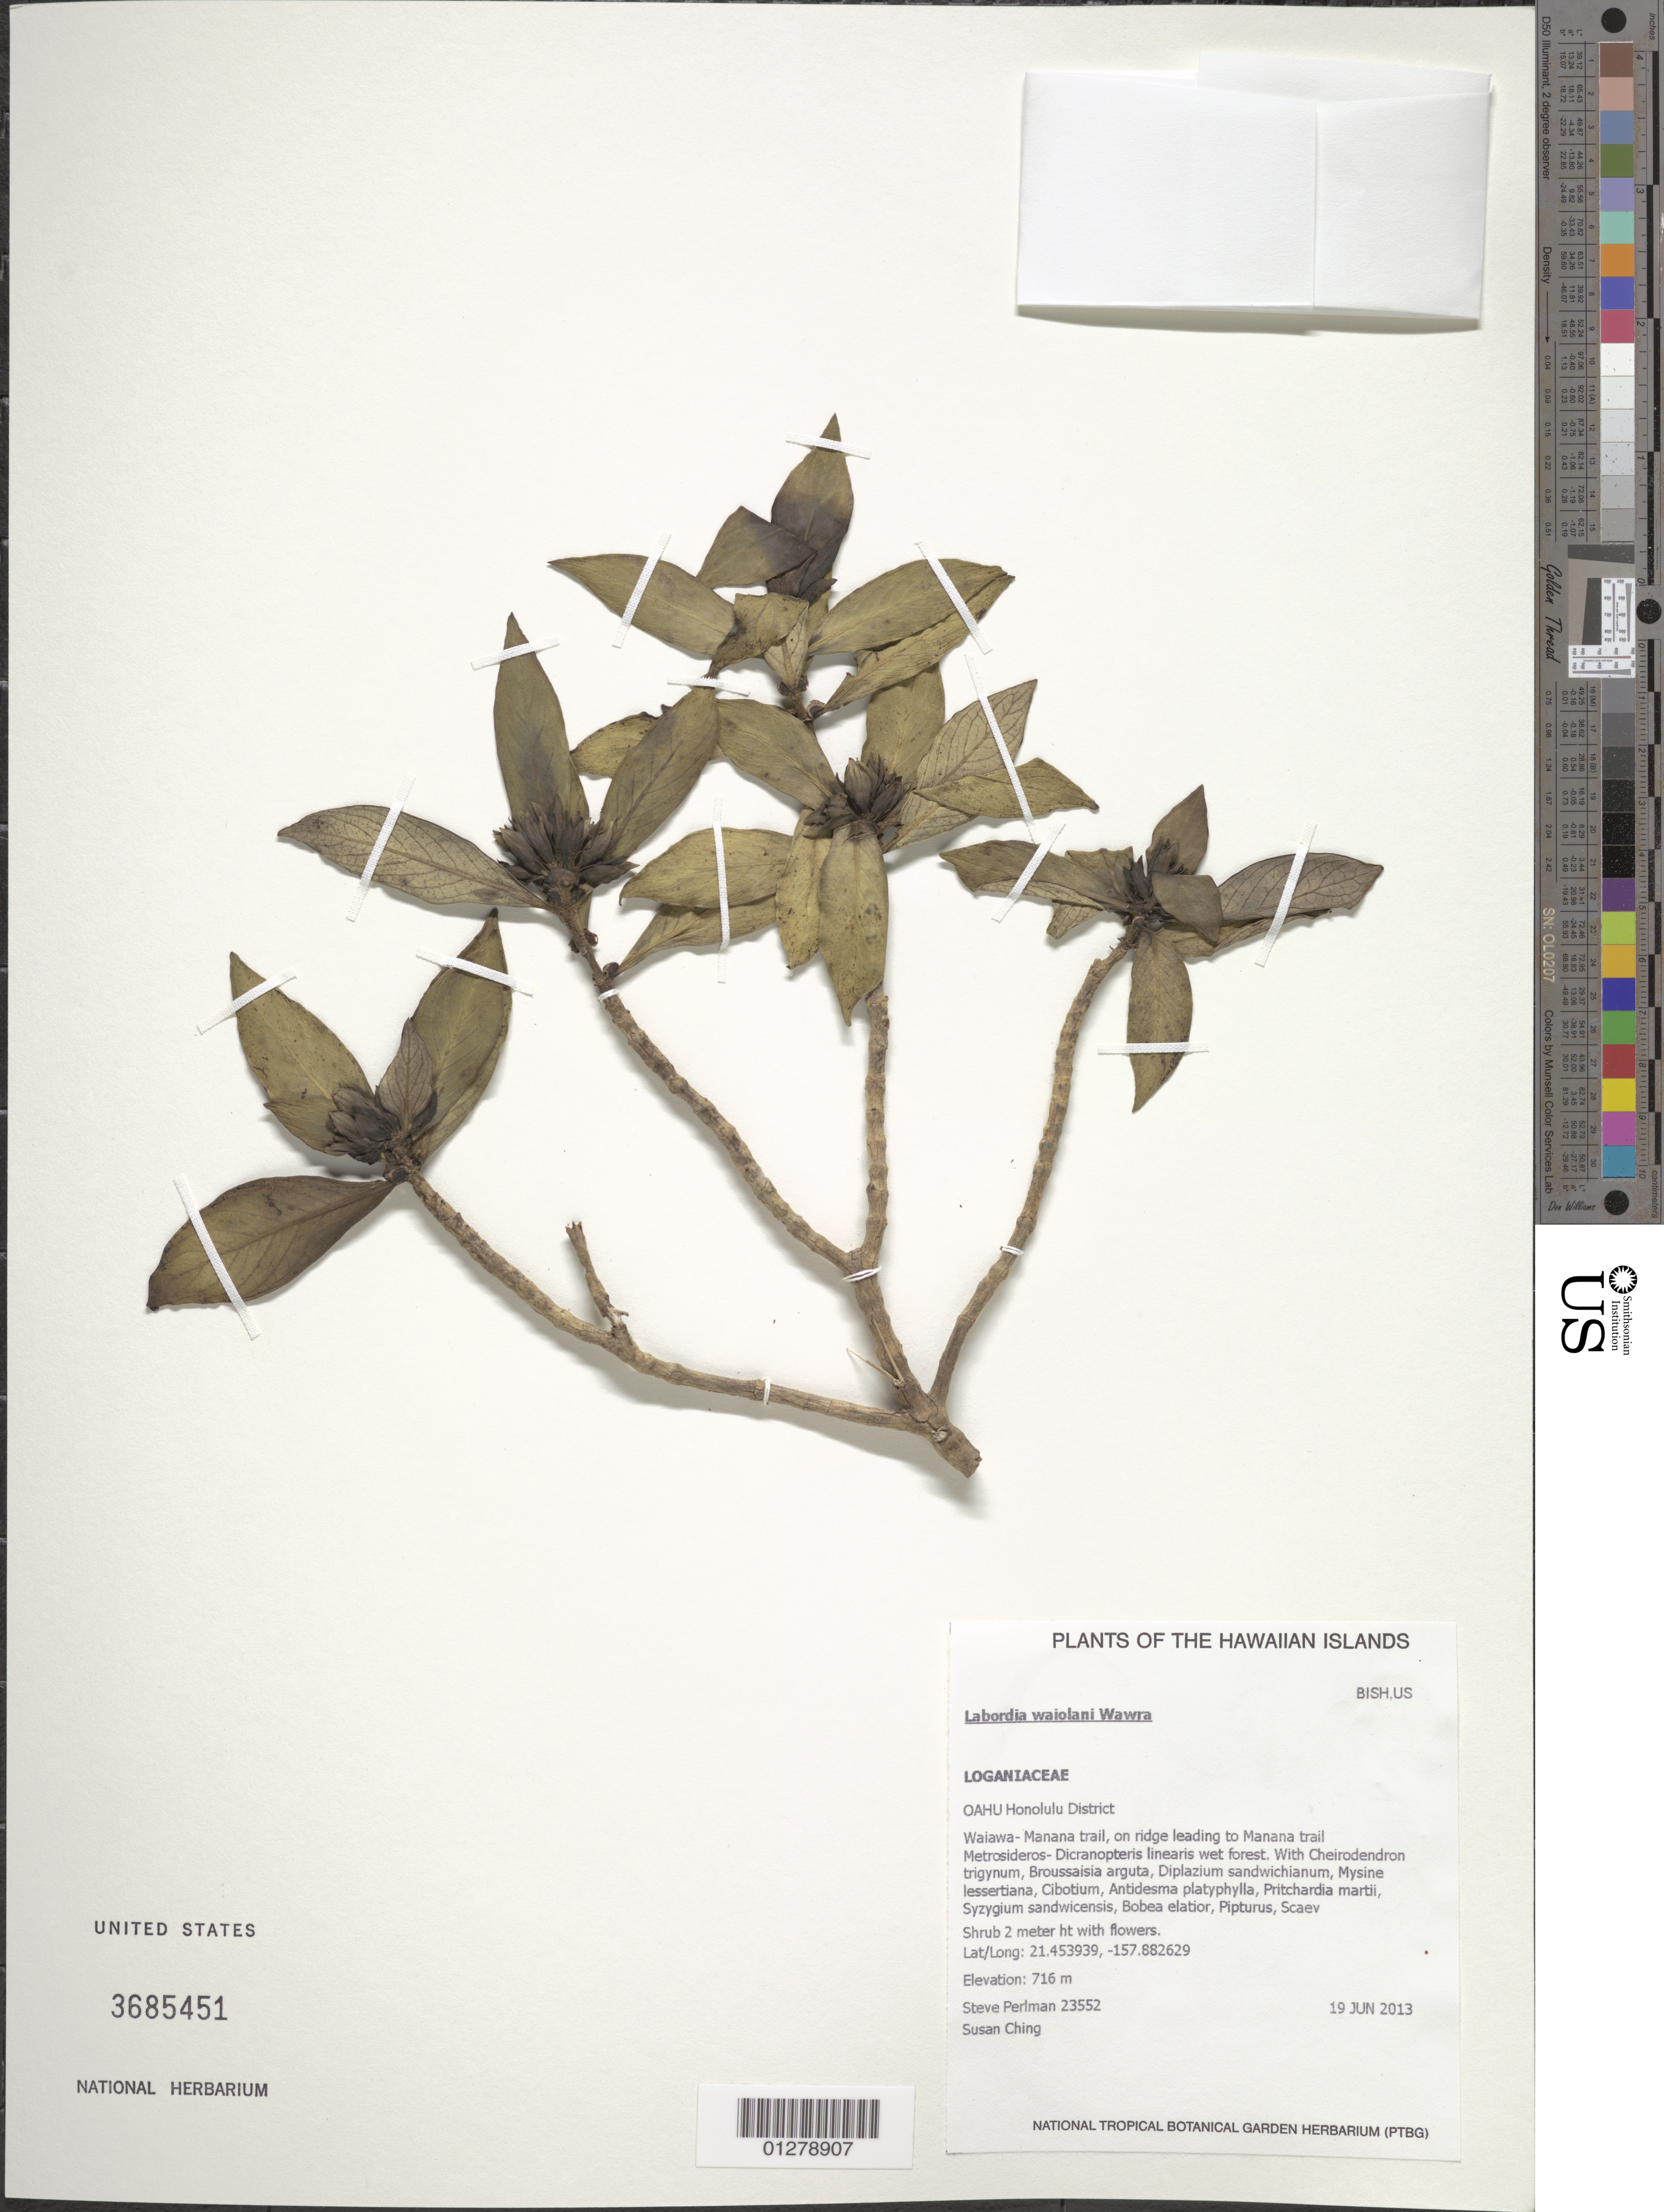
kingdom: Plantae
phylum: Tracheophyta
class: Magnoliopsida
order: Gentianales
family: Loganiaceae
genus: Geniostoma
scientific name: Geniostoma waiolani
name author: (Wawra) Byng & Christenh.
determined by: Wagner, W. L., (BOT), Smithsonian Institution - National Museum of Natural History (UNITED STATES)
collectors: S. P. Perlman & S. Ching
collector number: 23552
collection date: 2013-06-19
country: United States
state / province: Hawaii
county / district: Honolulu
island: Oahu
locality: Waiawa-Manana Trail, on ridge leading to Manana trail.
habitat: Wet forest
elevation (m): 716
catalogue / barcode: US 3685451